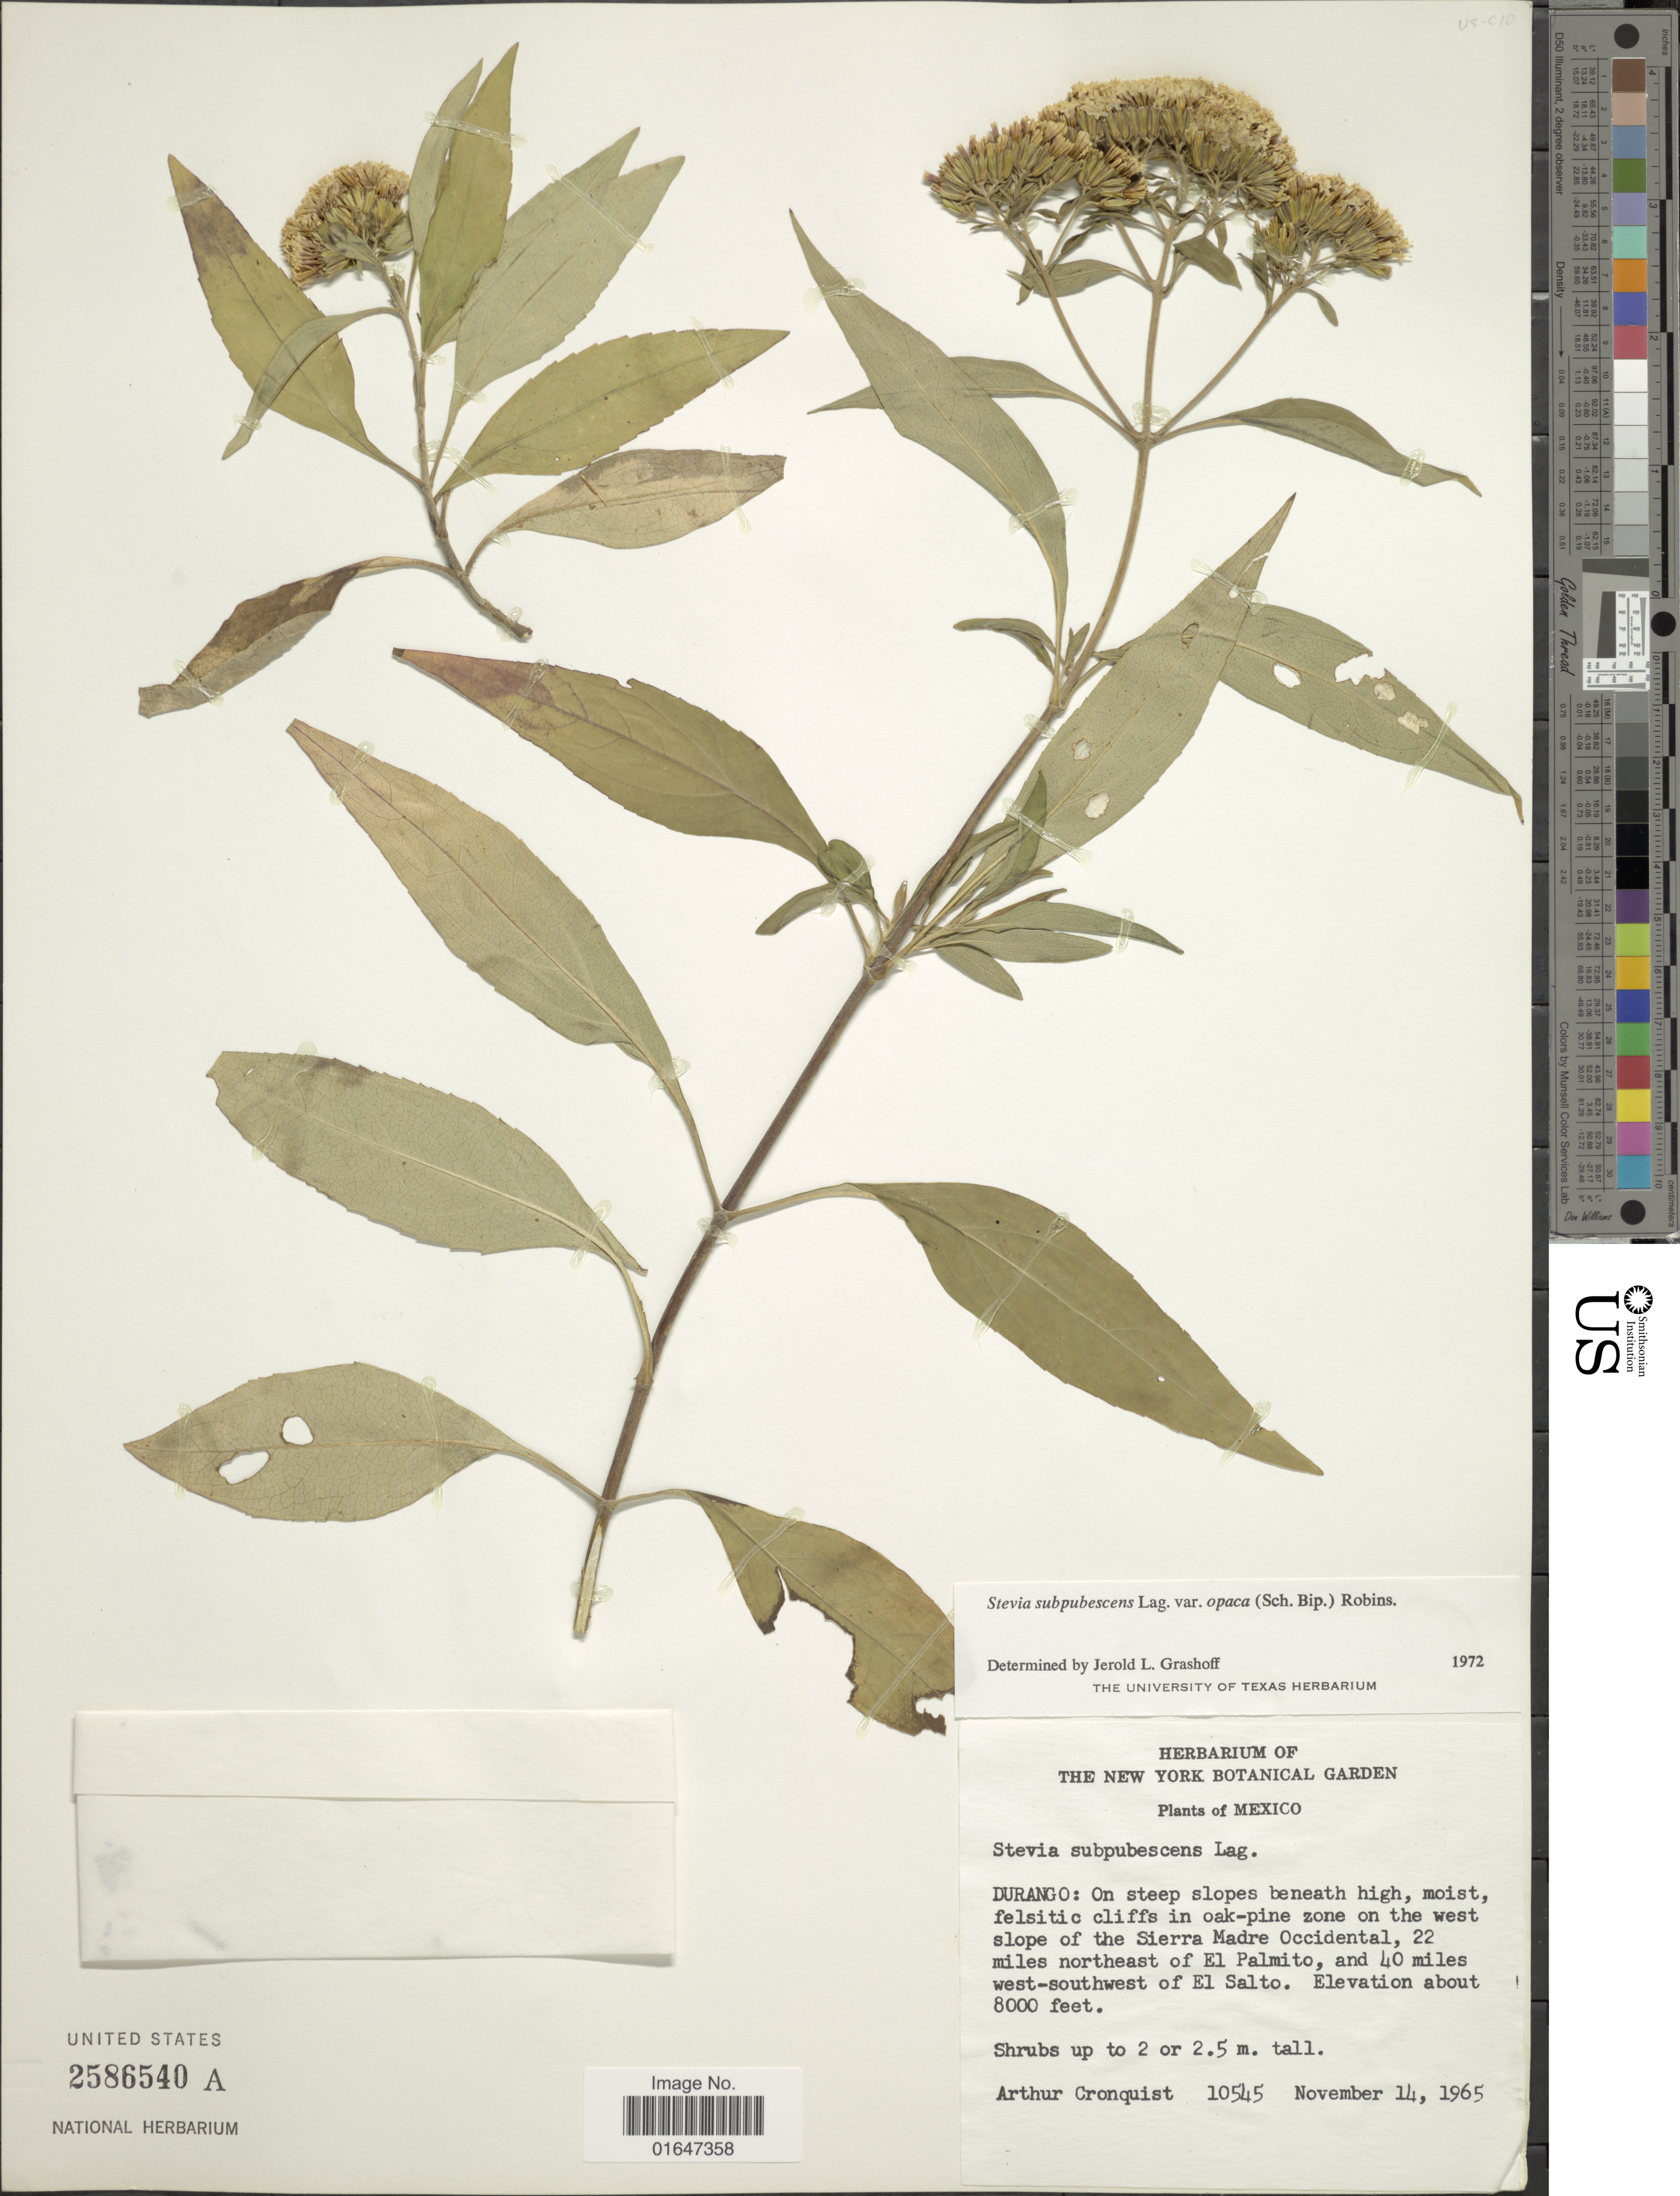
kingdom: Plantae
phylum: Tracheophyta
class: Magnoliopsida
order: Asterales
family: Asteraceae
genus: Stevia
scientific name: Stevia subpubescens var. opaca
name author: (Sch. Bip.) B.L. Rob.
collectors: A. J. Cronquist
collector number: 10545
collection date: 1965-11-14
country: Mexico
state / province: Durango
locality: West slope of the Sierra Madre Occidental, 22 miles northeast of El Palmito, and 40 miles west-southwest of El Salto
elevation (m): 2438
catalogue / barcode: US 2586540A